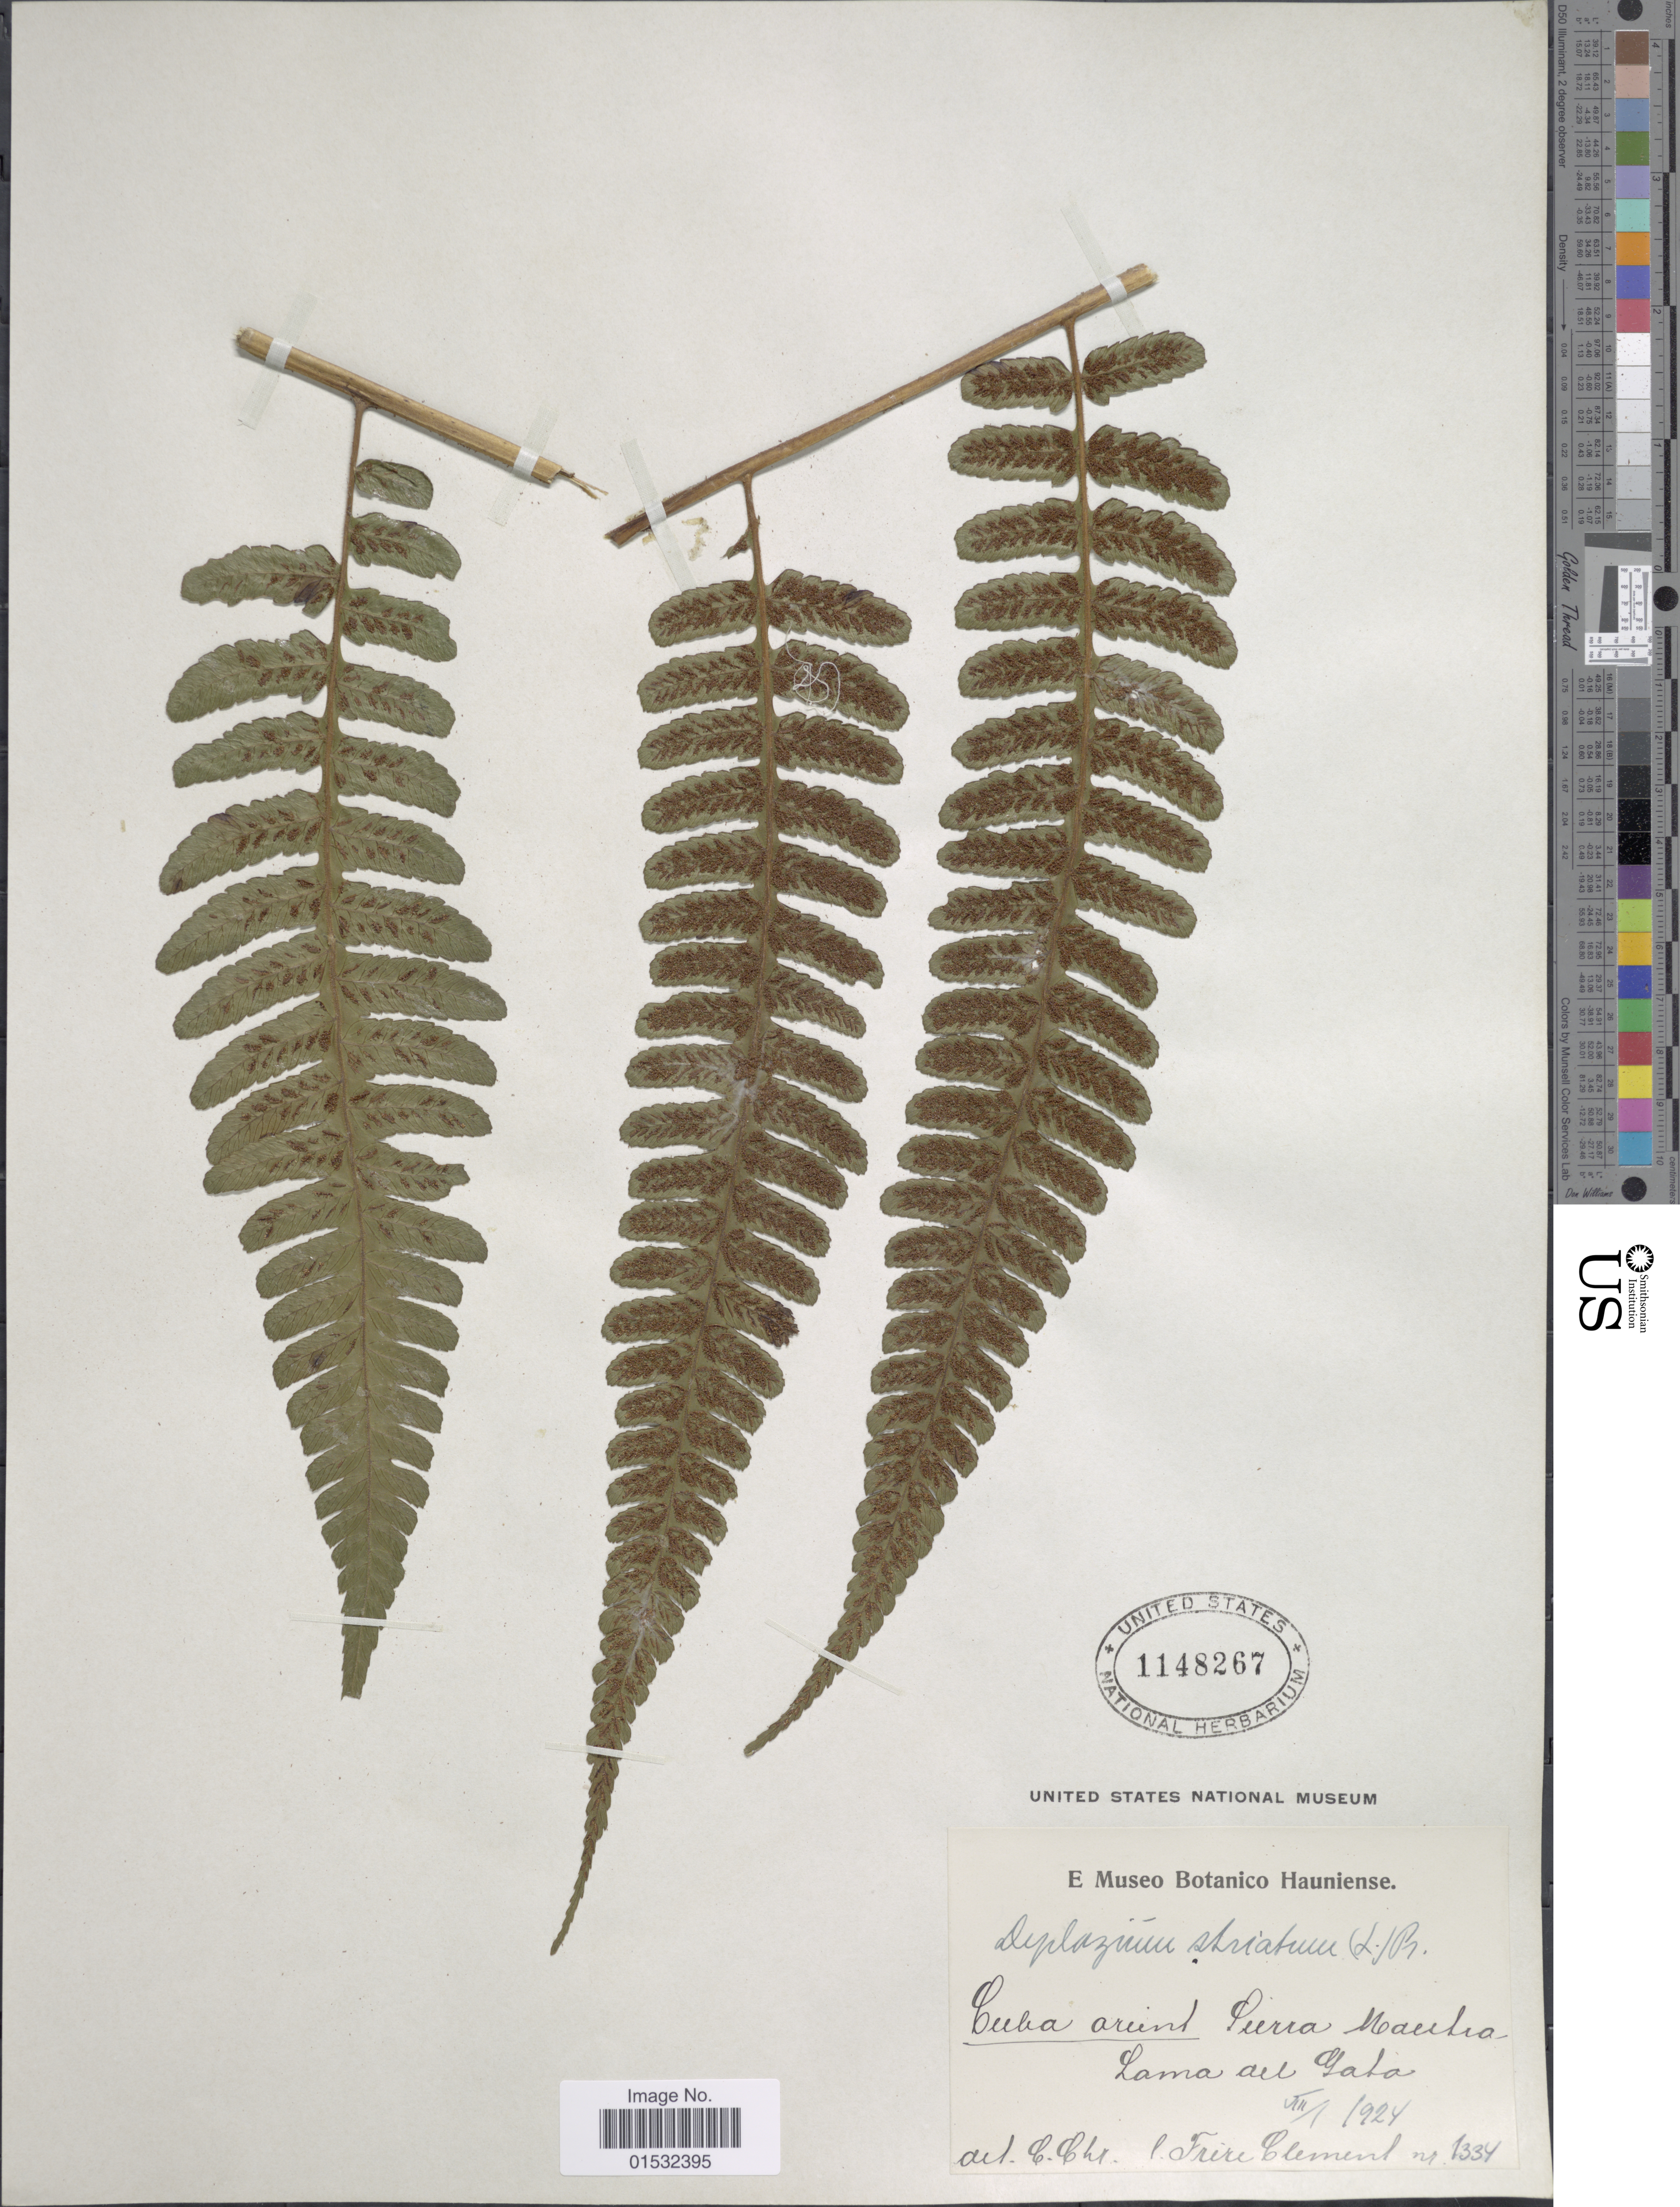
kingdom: Plantae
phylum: Tracheophyta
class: Polypodiopsida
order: Polypodiales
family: Athyriaceae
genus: Diplazium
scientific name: Diplazium striatum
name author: (L.) C. Presl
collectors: B. Clement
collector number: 1334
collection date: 1924-08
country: Cuba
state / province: Oriente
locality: Sierra Maestra. Lama del Gato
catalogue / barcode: US 1148267